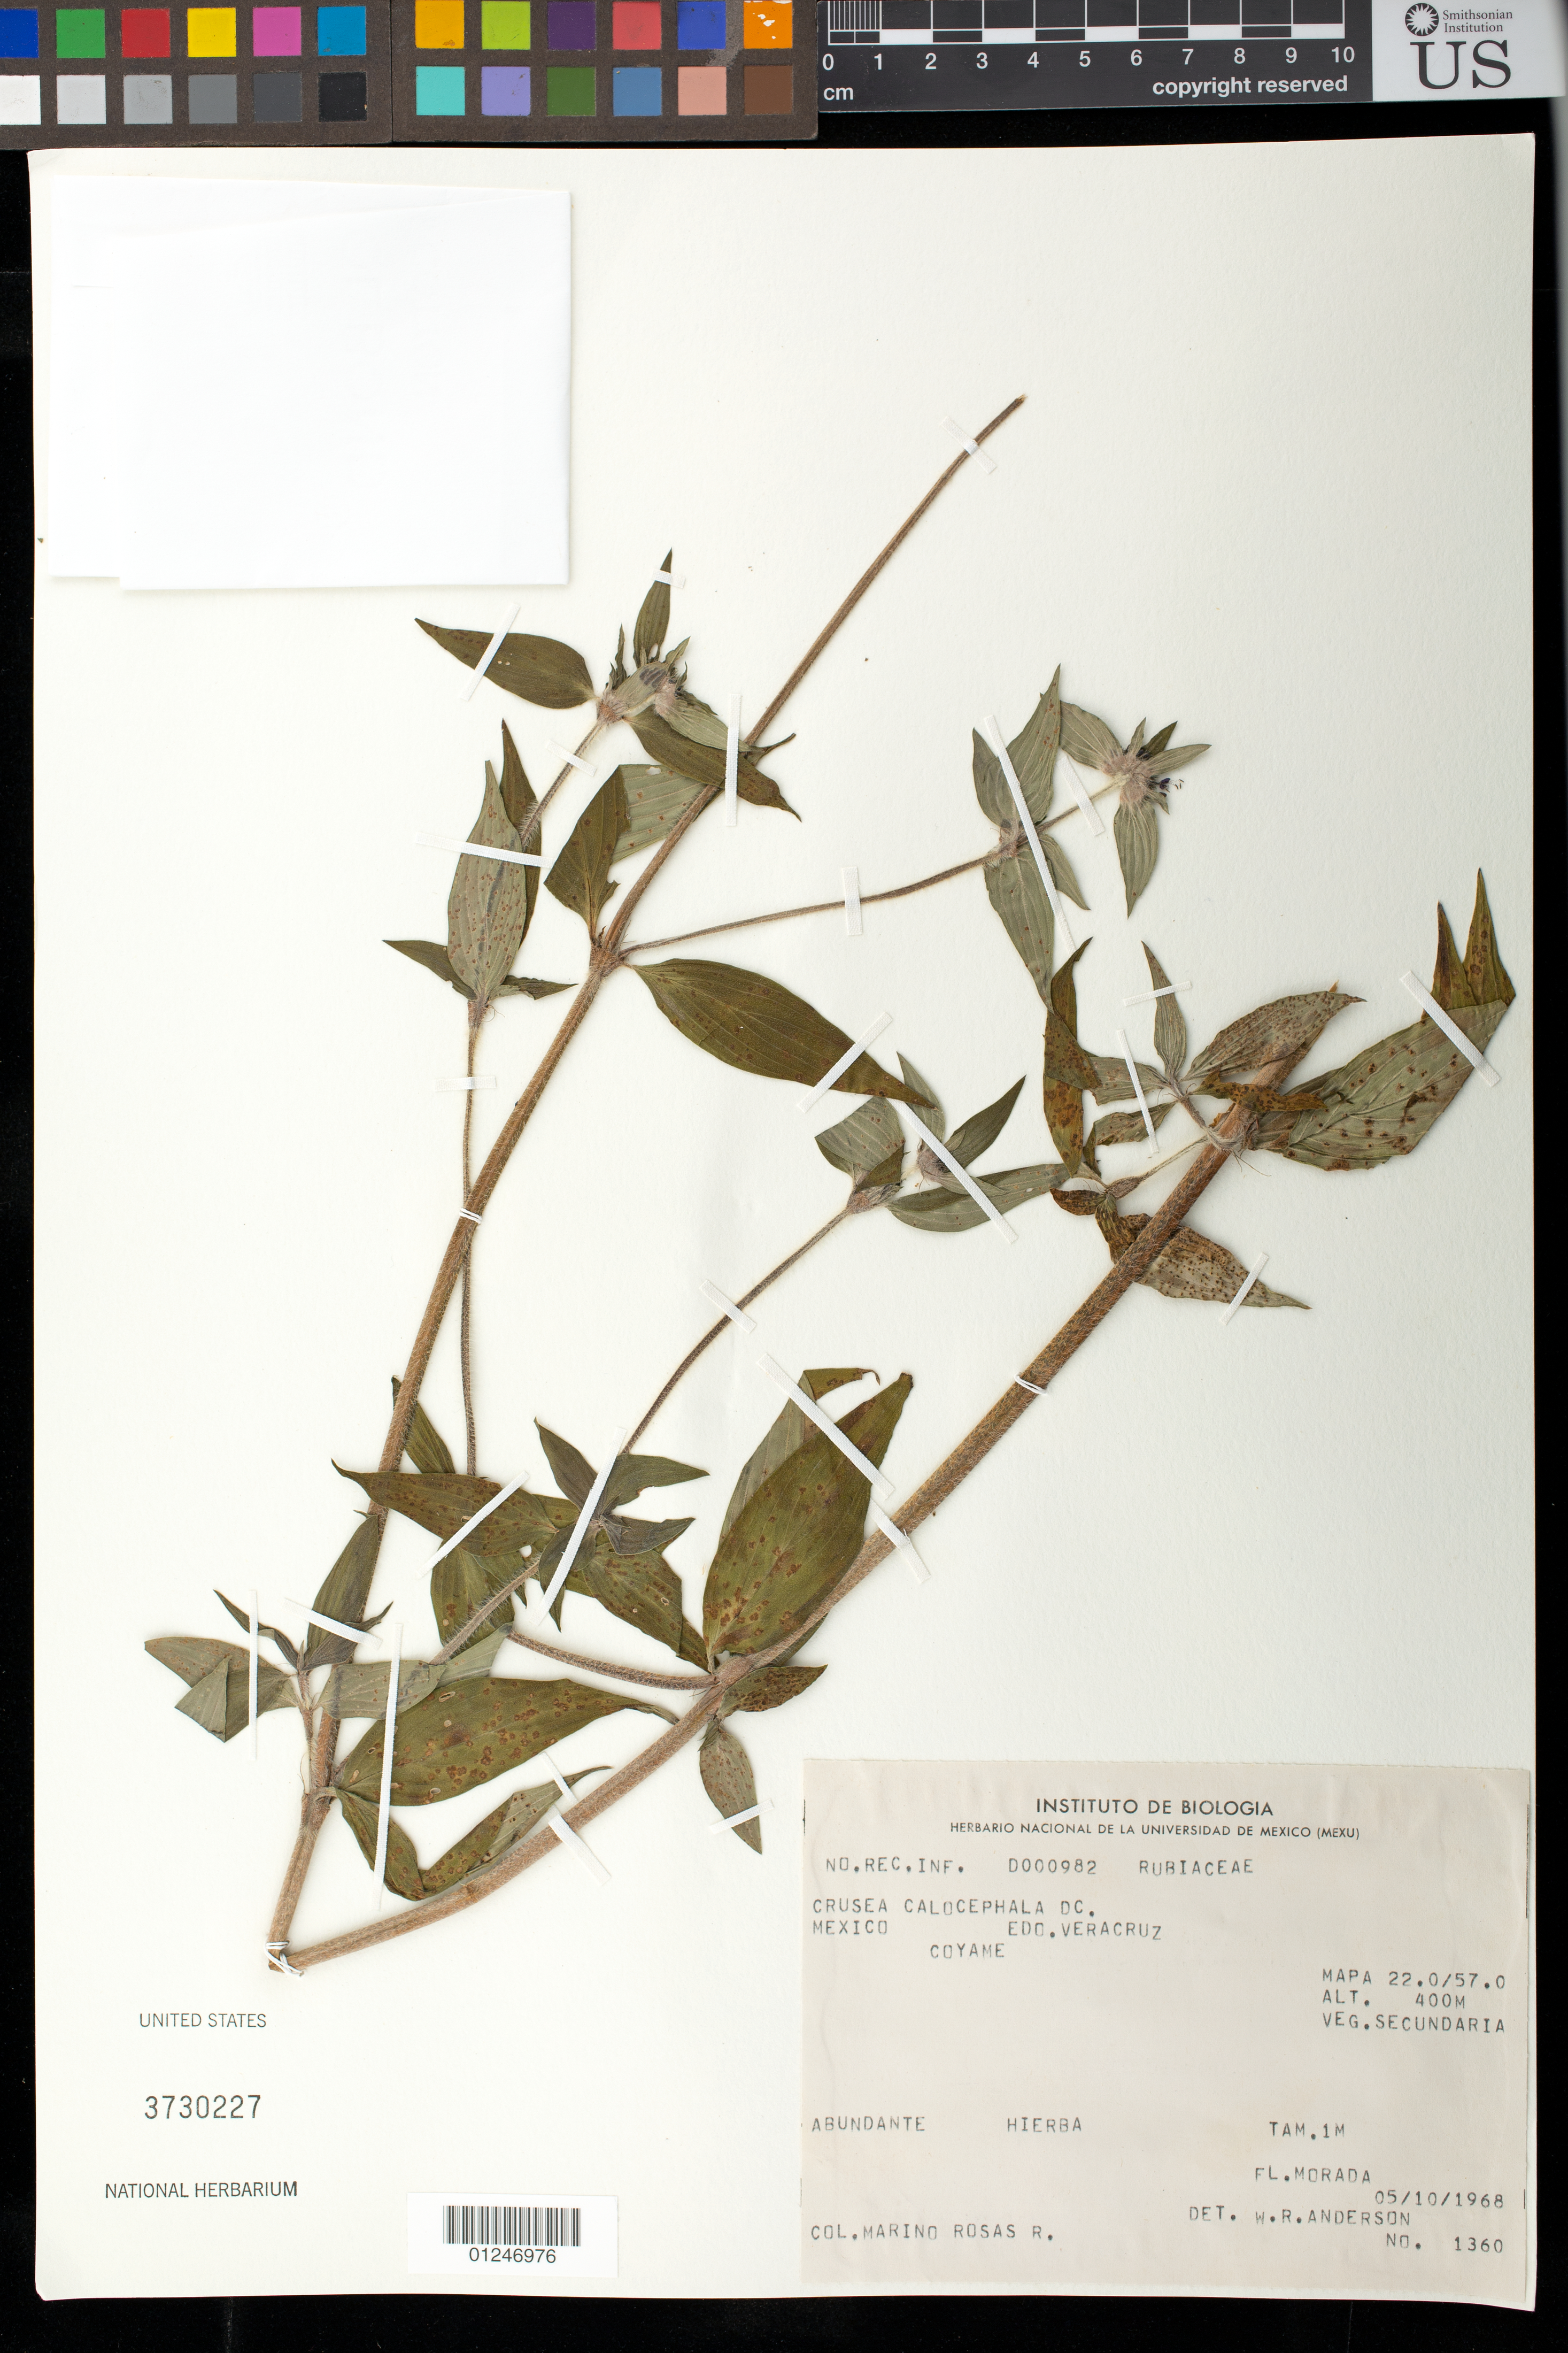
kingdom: Plantae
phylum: Tracheophyta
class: Magnoliopsida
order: Gentianales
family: Rubiaceae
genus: Crusea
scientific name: Crusea calocephala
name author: DC.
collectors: M. Rosas R.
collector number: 1360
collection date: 1968-10-05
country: Mexico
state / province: Veracruz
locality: Coyame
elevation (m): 400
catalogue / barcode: US 3730227